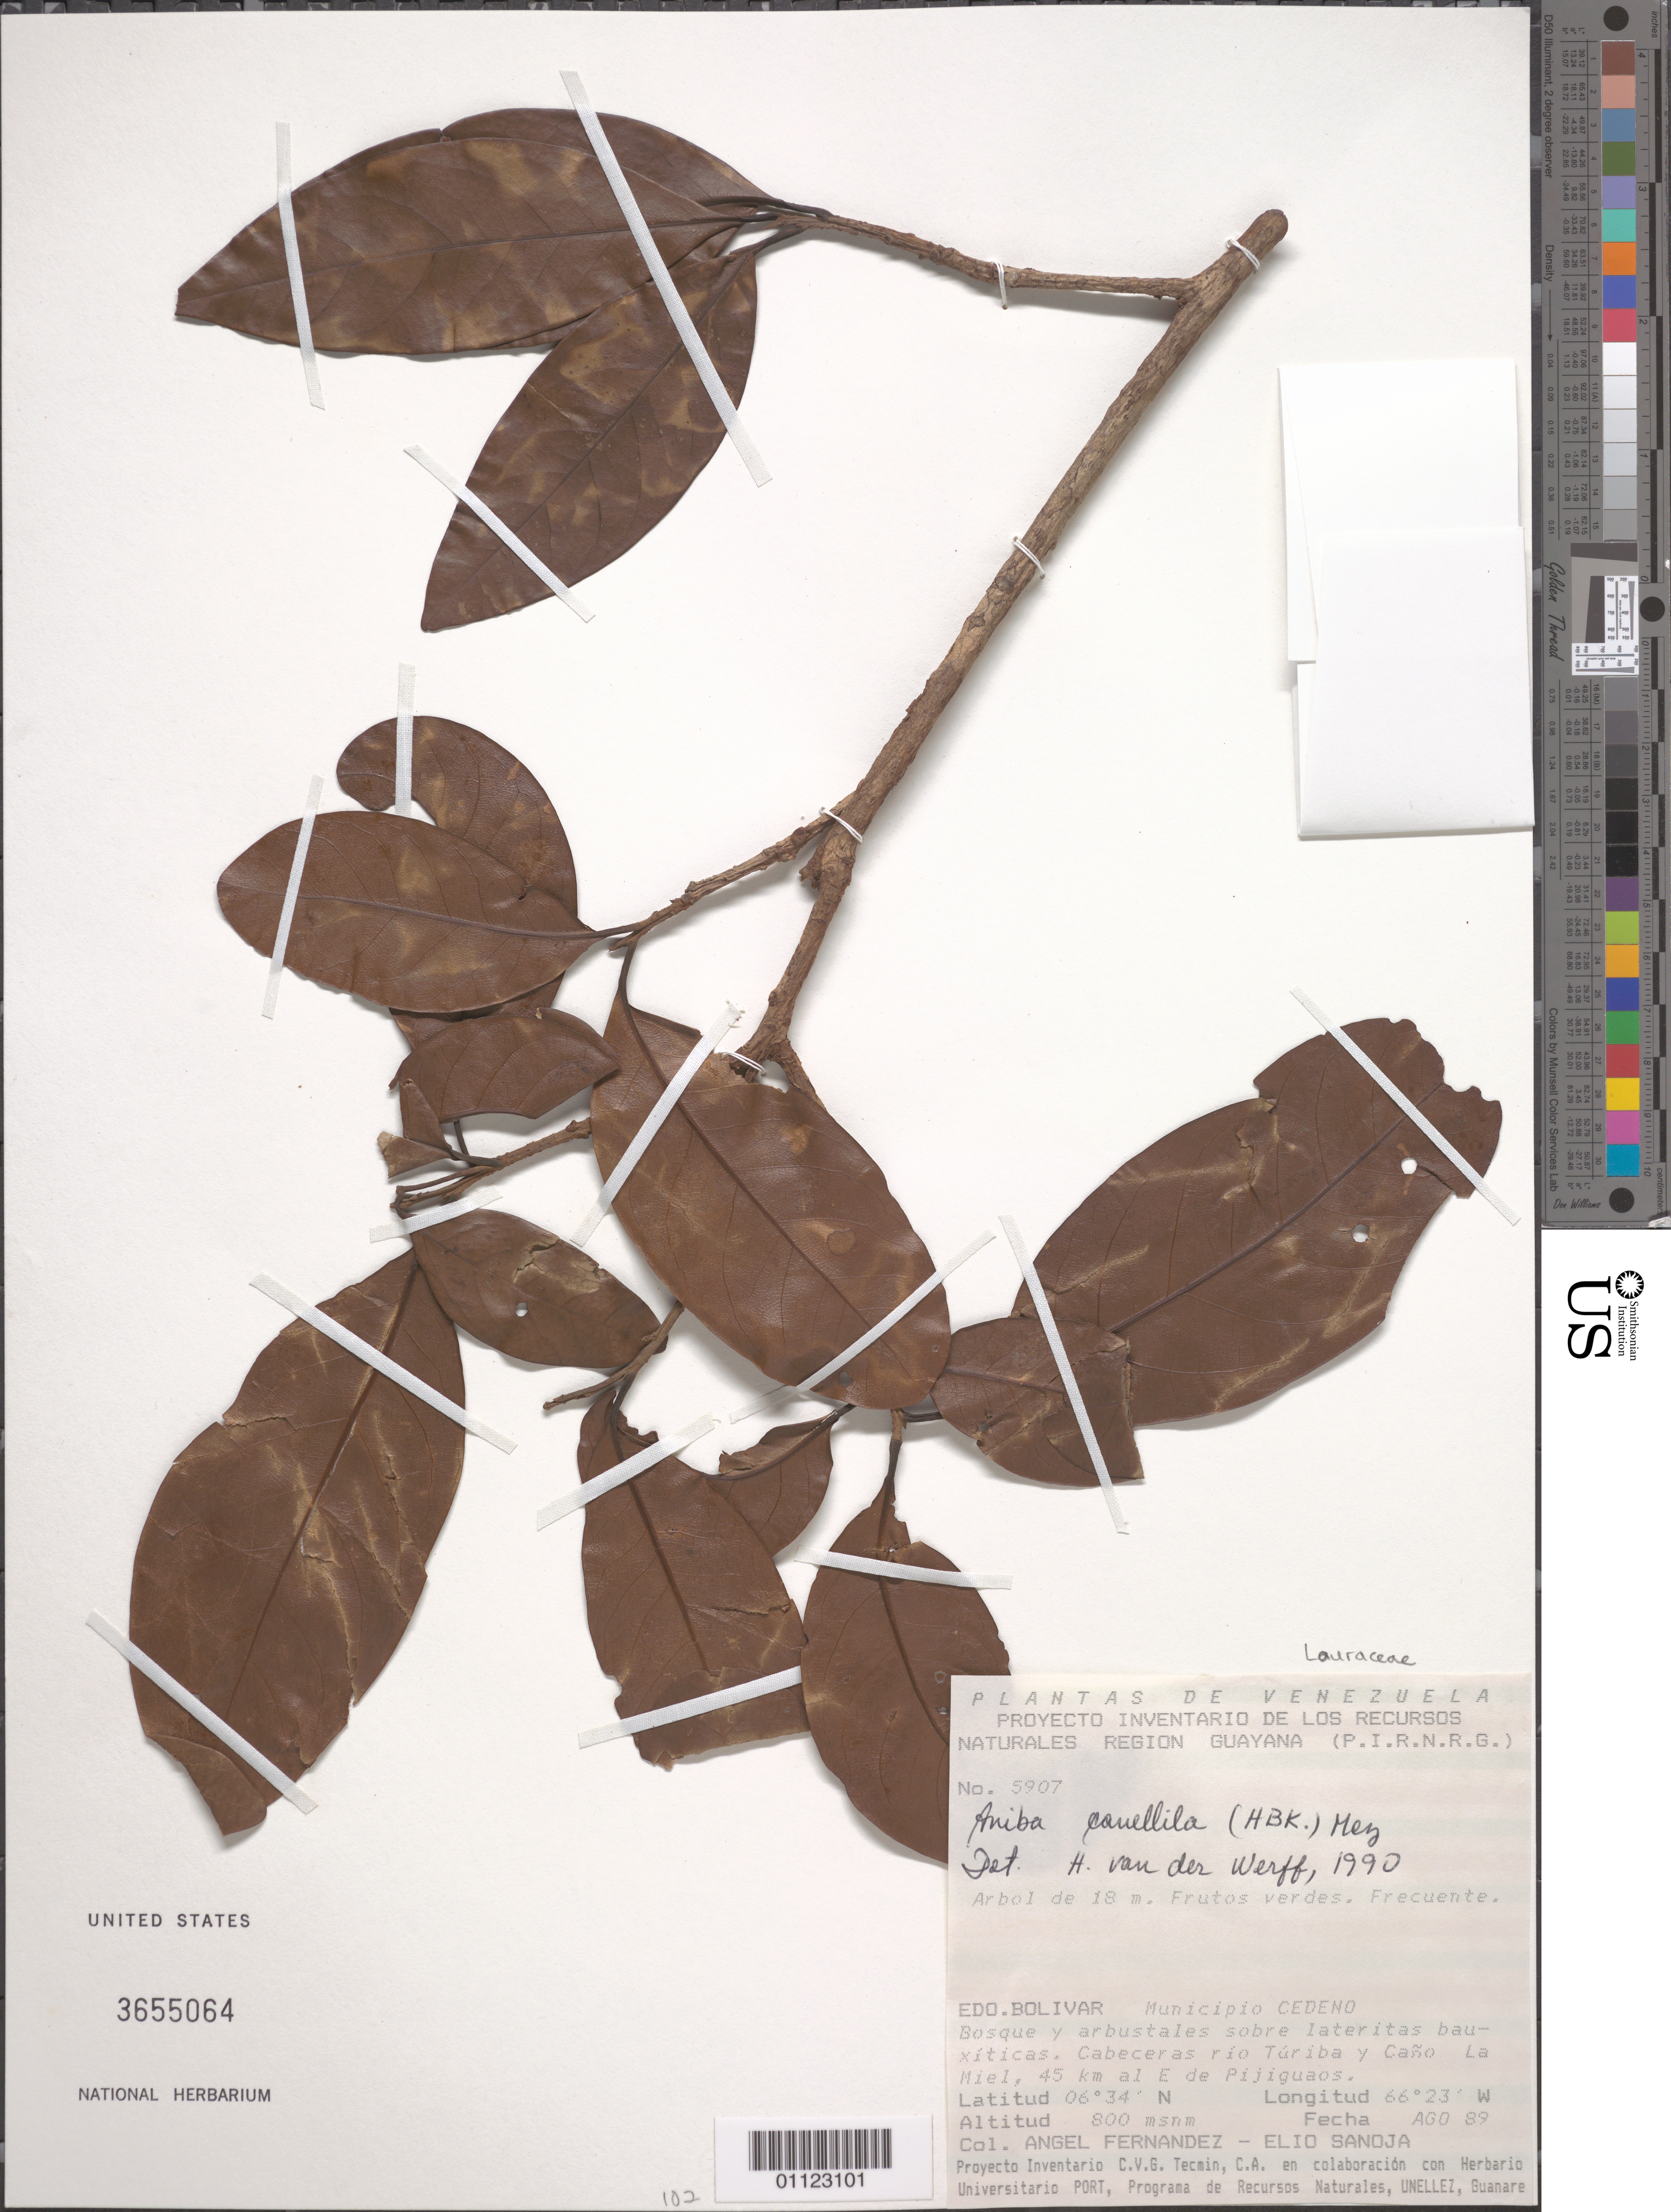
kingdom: Plantae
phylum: Tracheophyta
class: Magnoliopsida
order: Laurales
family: Lauraceae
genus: Aniba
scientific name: Aniba canelilla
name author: (Kunth) Mez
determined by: van der Werff, H. H.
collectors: Á. Fernández & E. Sanoja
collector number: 5907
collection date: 1989-08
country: Venezuela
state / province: Bolívar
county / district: Cedeño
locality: Cabeceras rio Túriba y Caño La Miel, 45 km al E de Pijiguaos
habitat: Frecuentes. Bosques y arbustales sobre lateritas bauxiticas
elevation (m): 800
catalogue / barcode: US 3655064